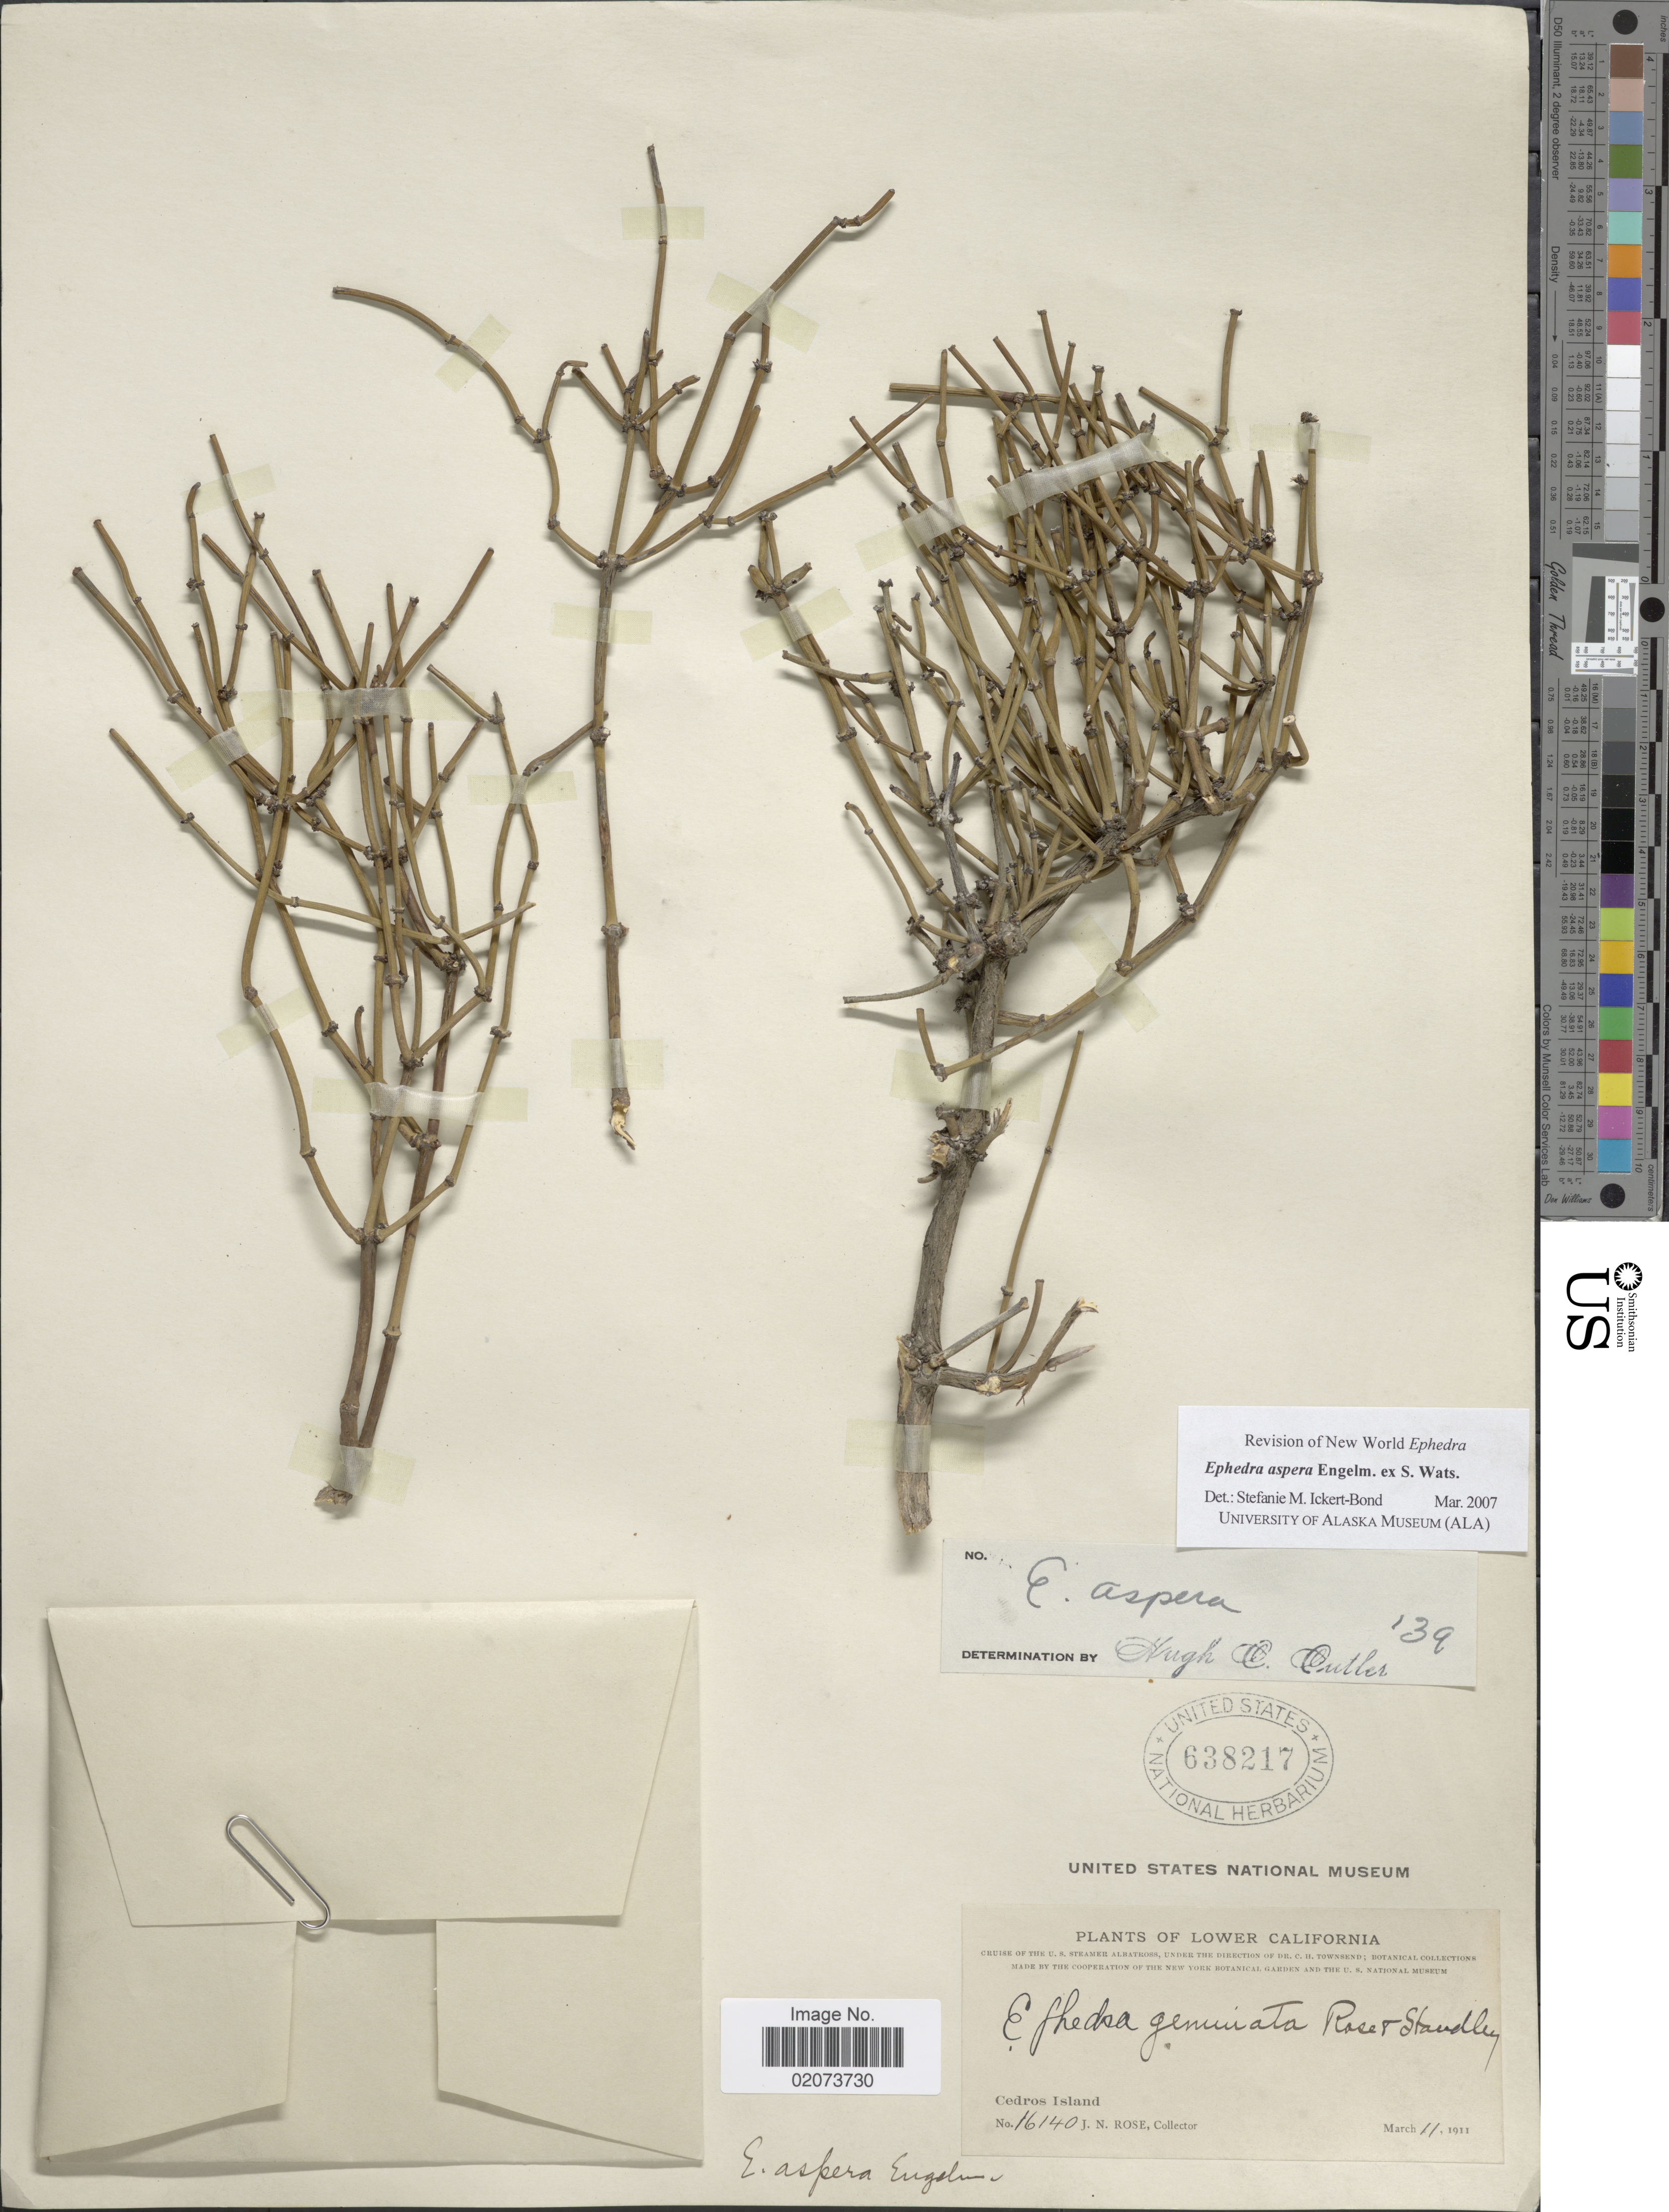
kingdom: Plantae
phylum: Tracheophyta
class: Gnetopsida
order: Ephedrales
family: Ephedraceae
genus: Ephedra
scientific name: Ephedra aspera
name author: Engelm. ex S. Watson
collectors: J. N. Rose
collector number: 16140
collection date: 1911-03-11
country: Mexico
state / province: Baja California Norte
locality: Lower California, Cedros Island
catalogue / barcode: US 637217